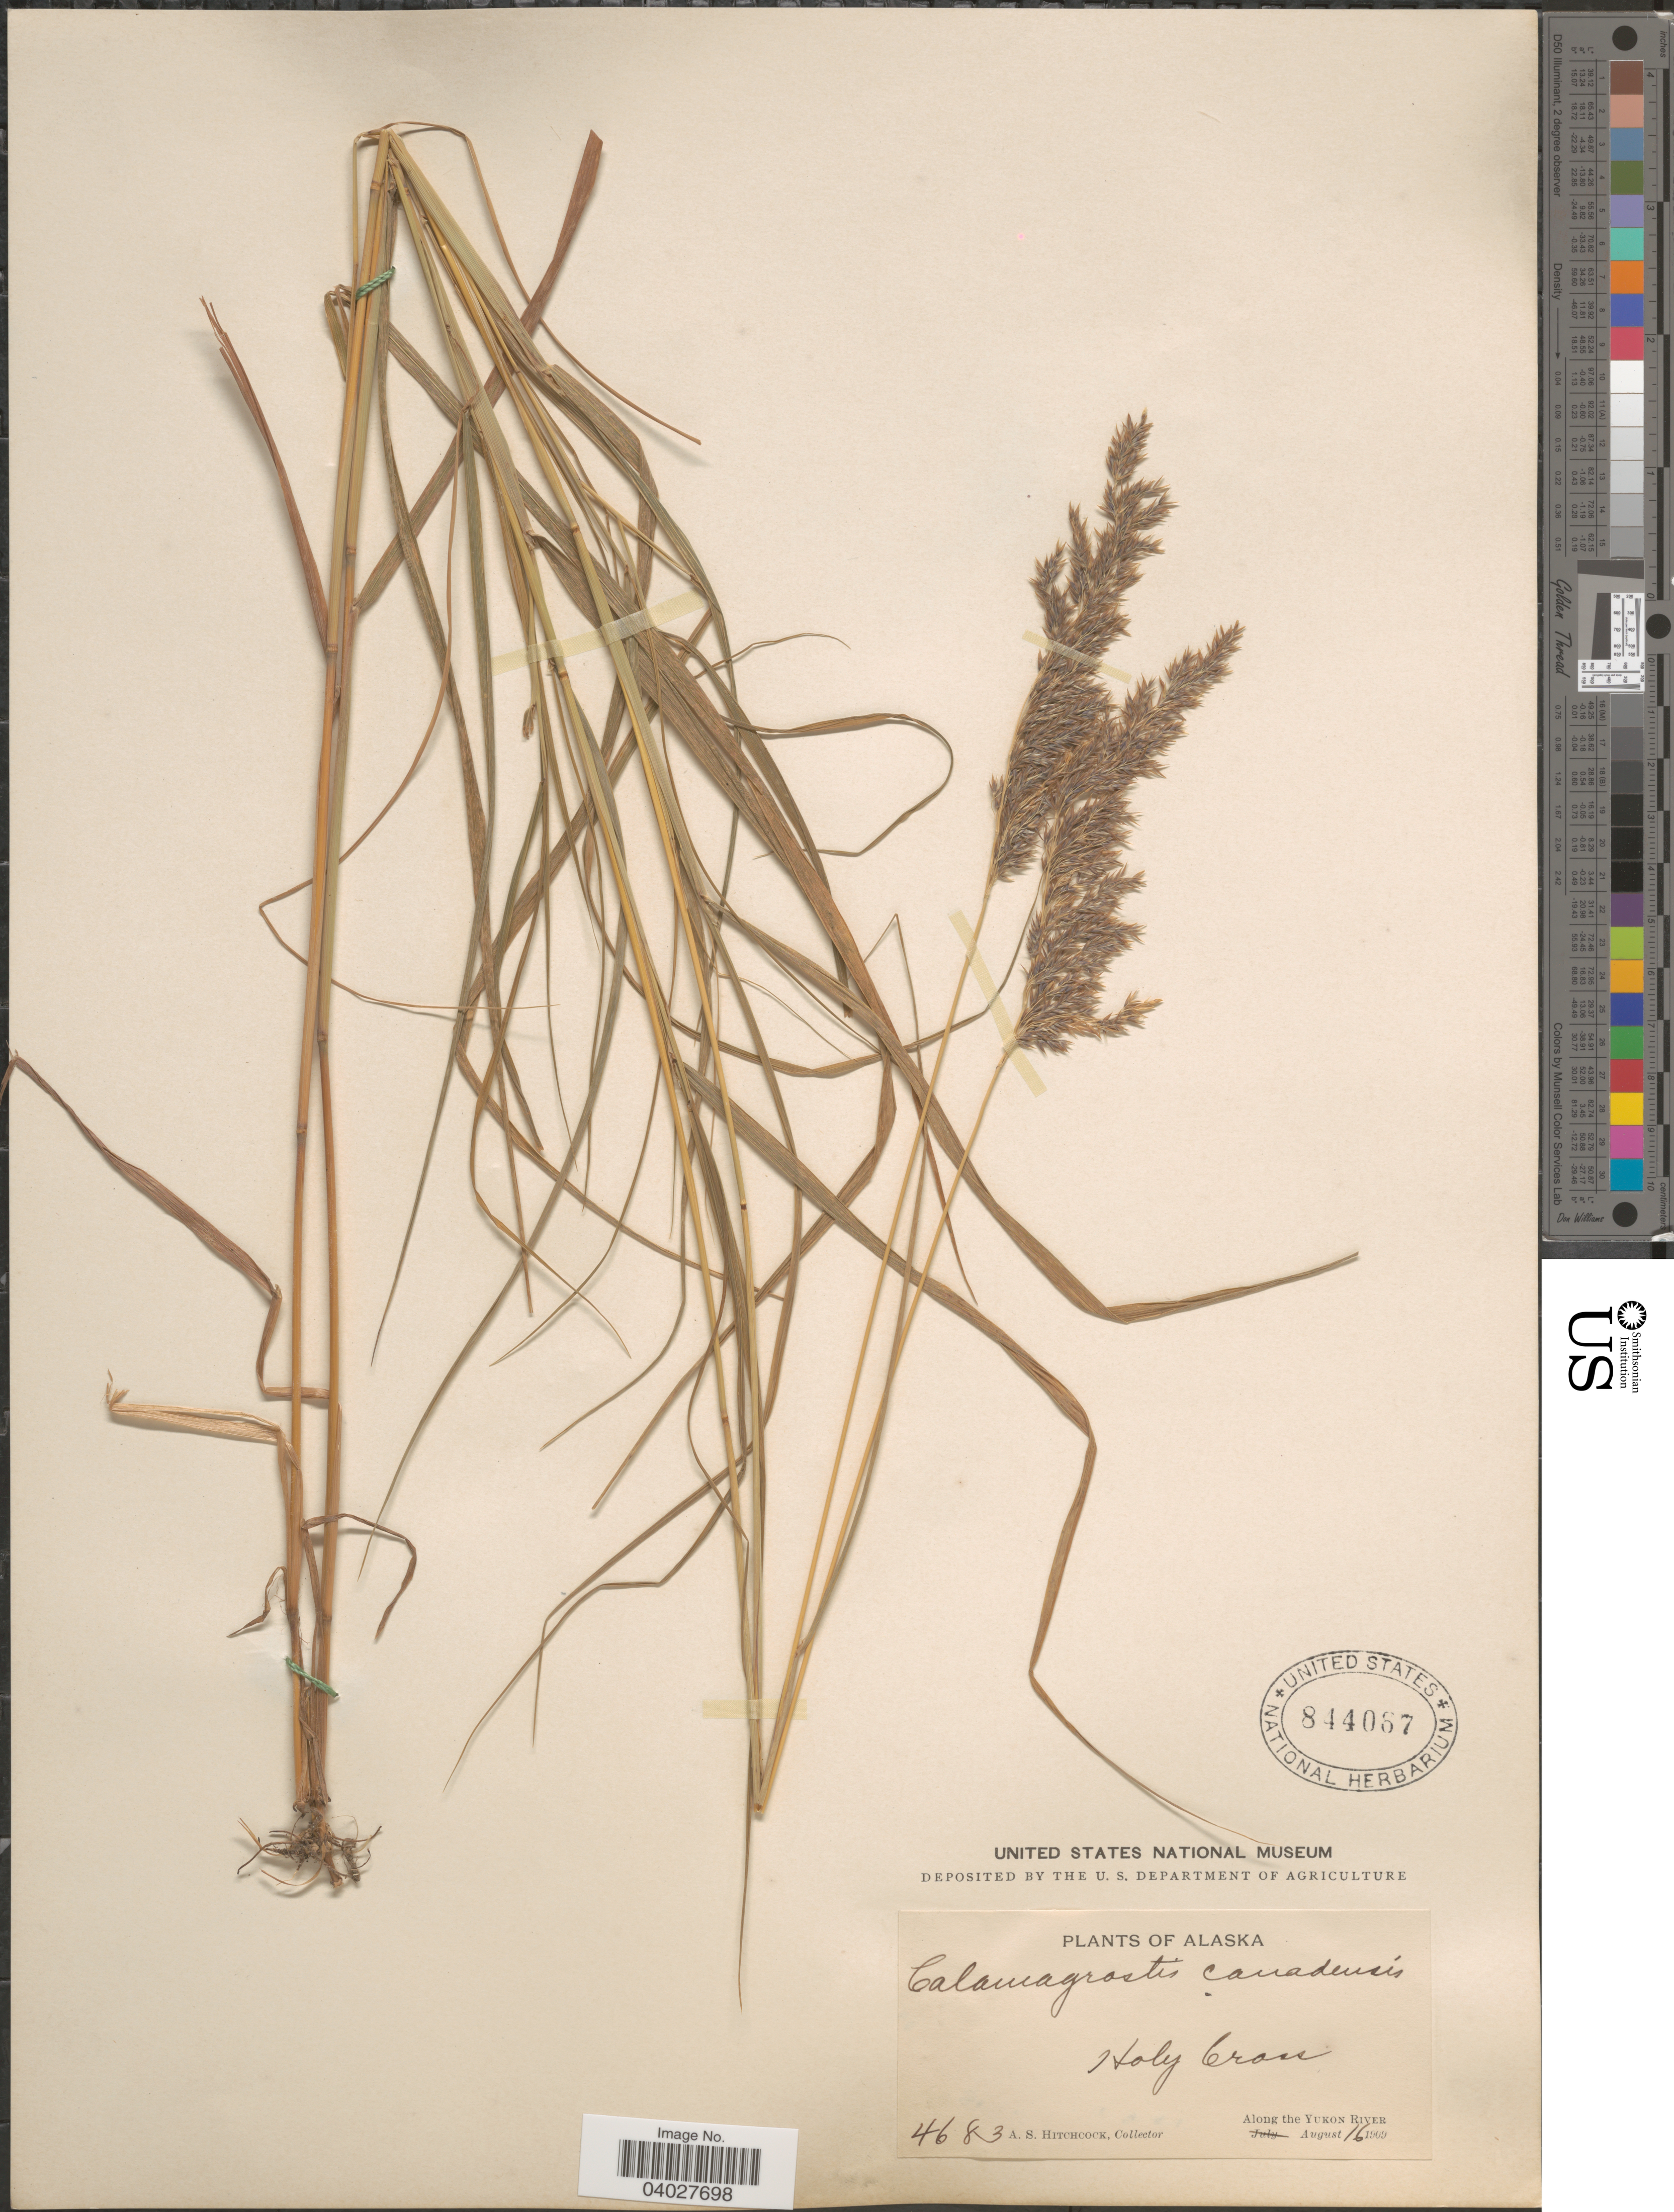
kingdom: Plantae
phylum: Tracheophyta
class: Liliopsida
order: Poales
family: Poaceae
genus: Calamagrostis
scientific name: Calamagrostis canadensis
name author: (Michx.) P. Beauv.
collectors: A. S. Hitchcock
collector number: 4683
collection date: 1909-08-16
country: United States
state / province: Alaska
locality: Holy Cross. Along the Yukon River.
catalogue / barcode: US 844067